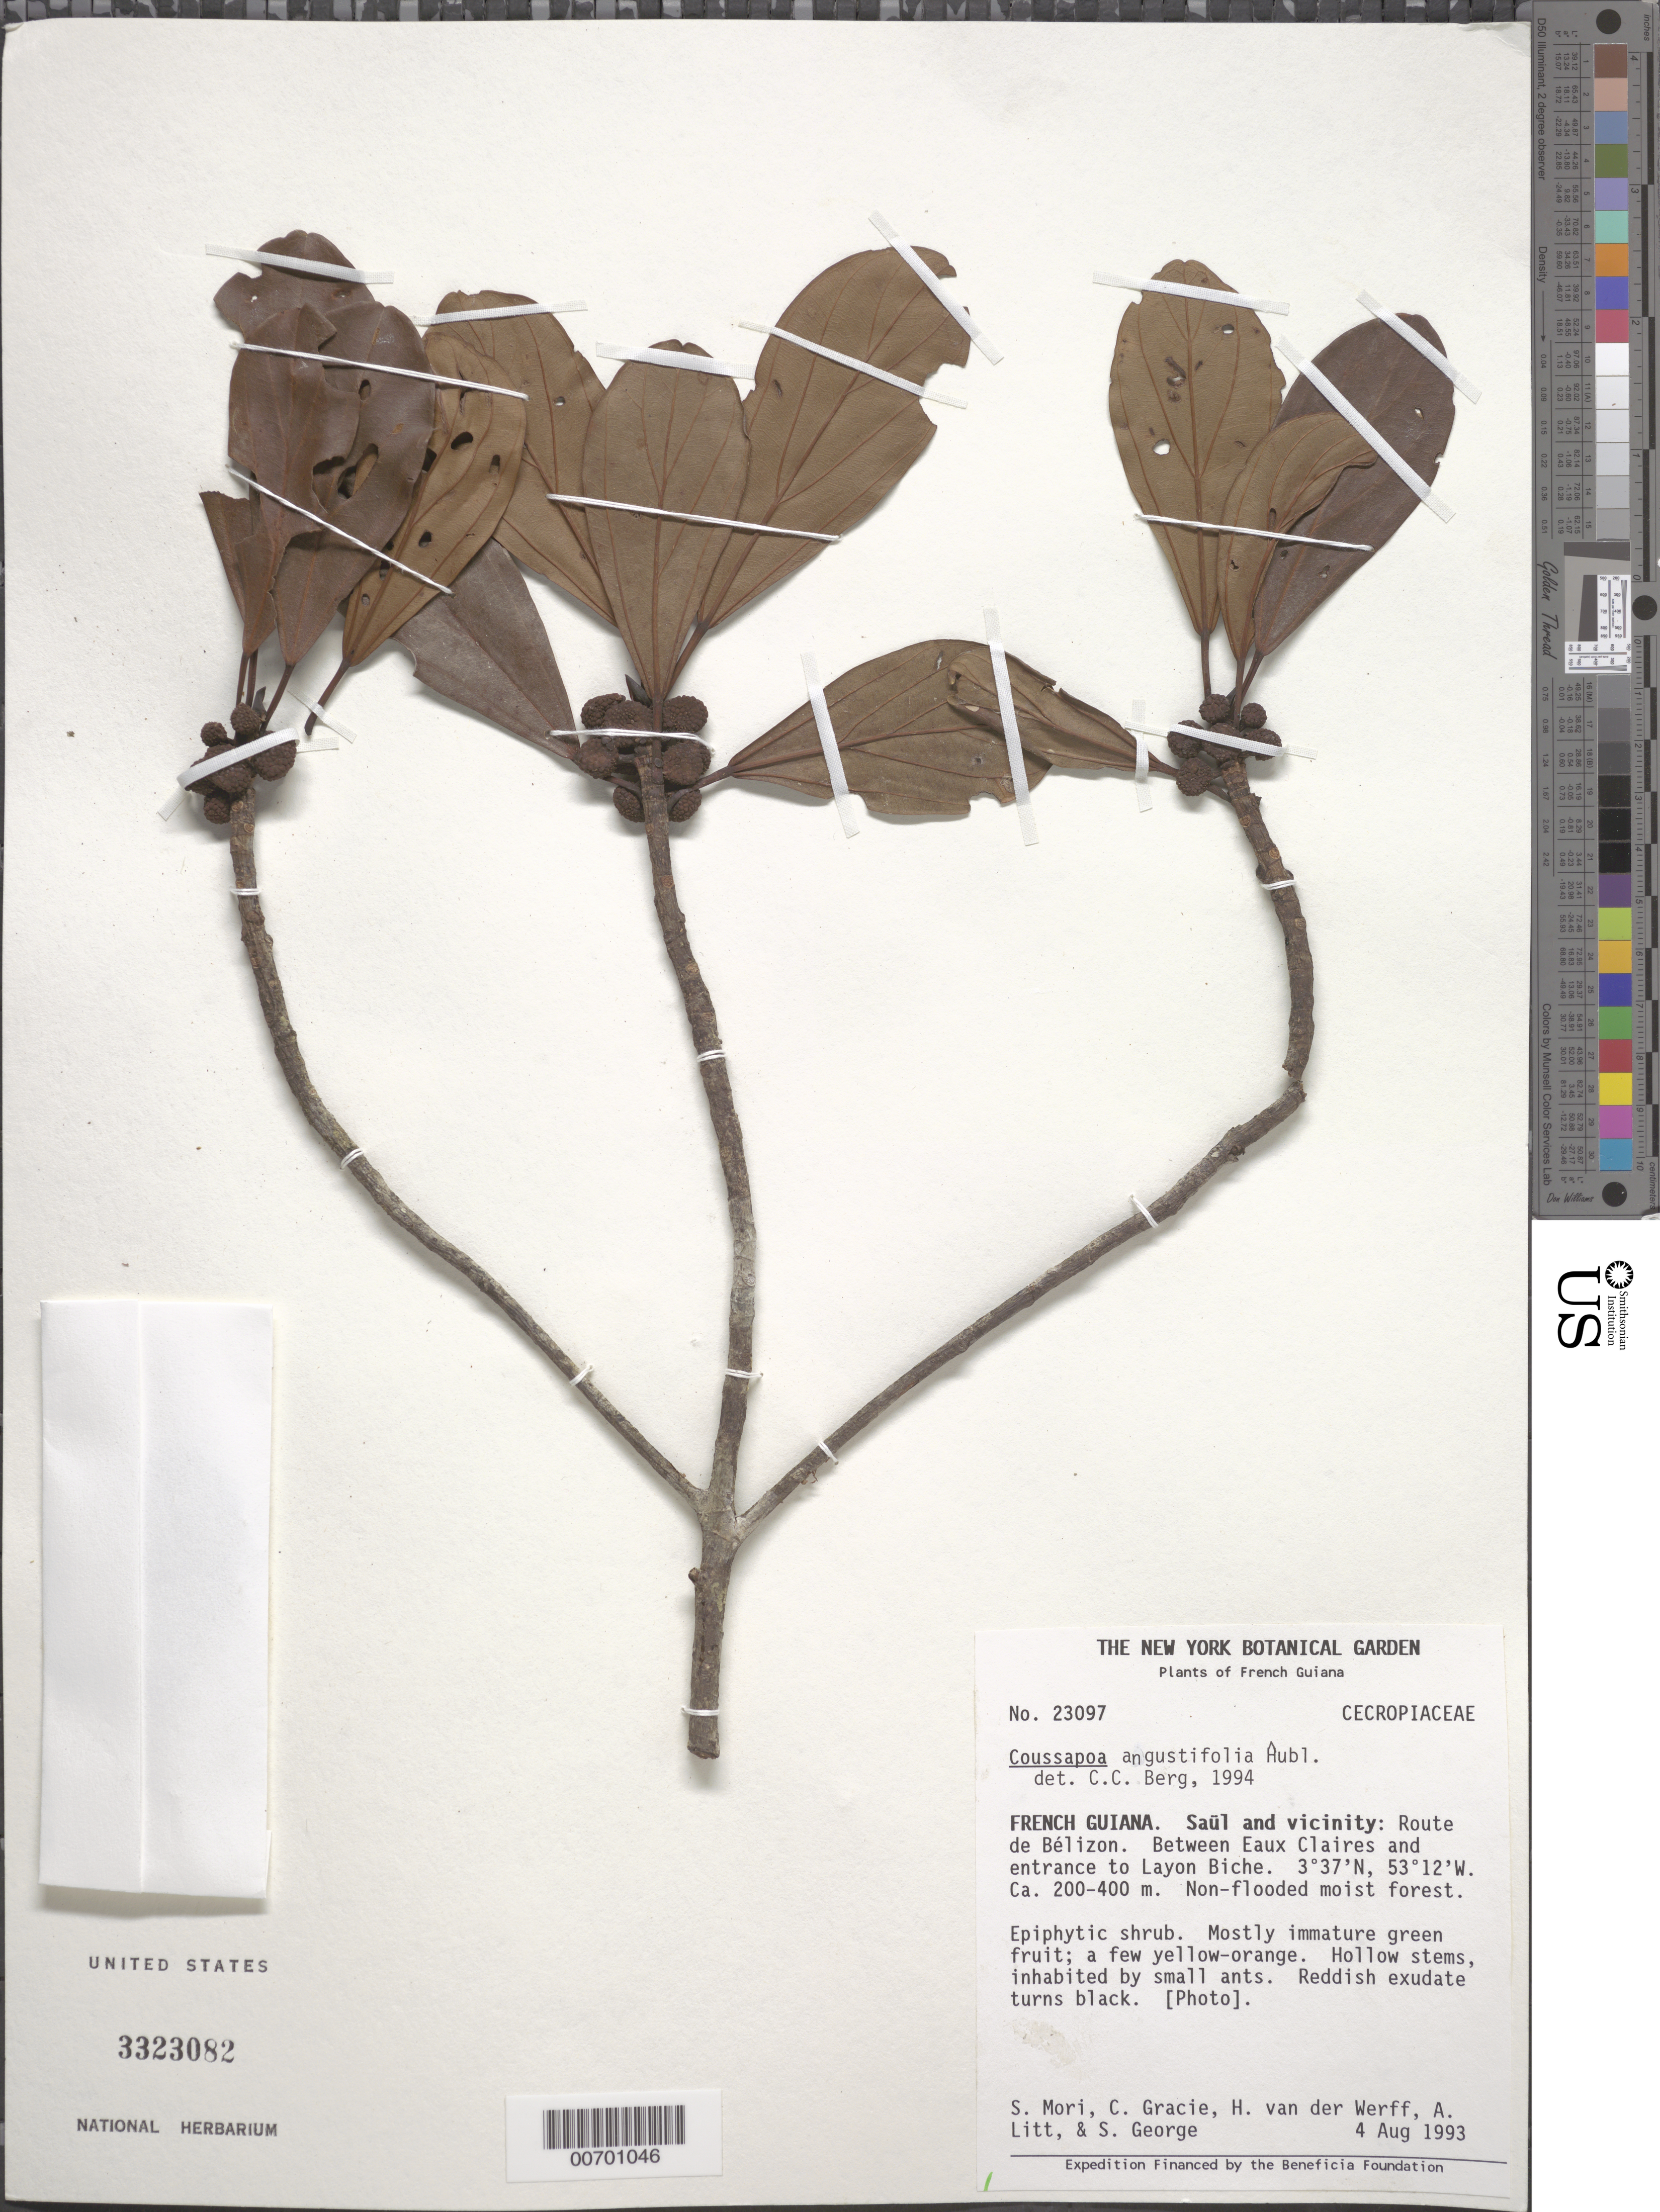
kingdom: Plantae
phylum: Tracheophyta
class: Magnoliopsida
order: Rosales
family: Urticaceae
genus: Coussapoa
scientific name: Coussapoa angustifolia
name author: Aubl.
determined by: Berg, C. C.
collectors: S. Mori, C. A. Gracie, H. van der Werff, A. Litt & S. George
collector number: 23097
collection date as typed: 4-Aug-93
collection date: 1993-08-04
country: French Guiana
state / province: Saint-Laurent-du-Maroni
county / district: Saül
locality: Saül and vic., Route de Bélizon, between Eaux Claires and entrance to Layon Biche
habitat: Non-flooded moist forest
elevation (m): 200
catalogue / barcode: US 3323082